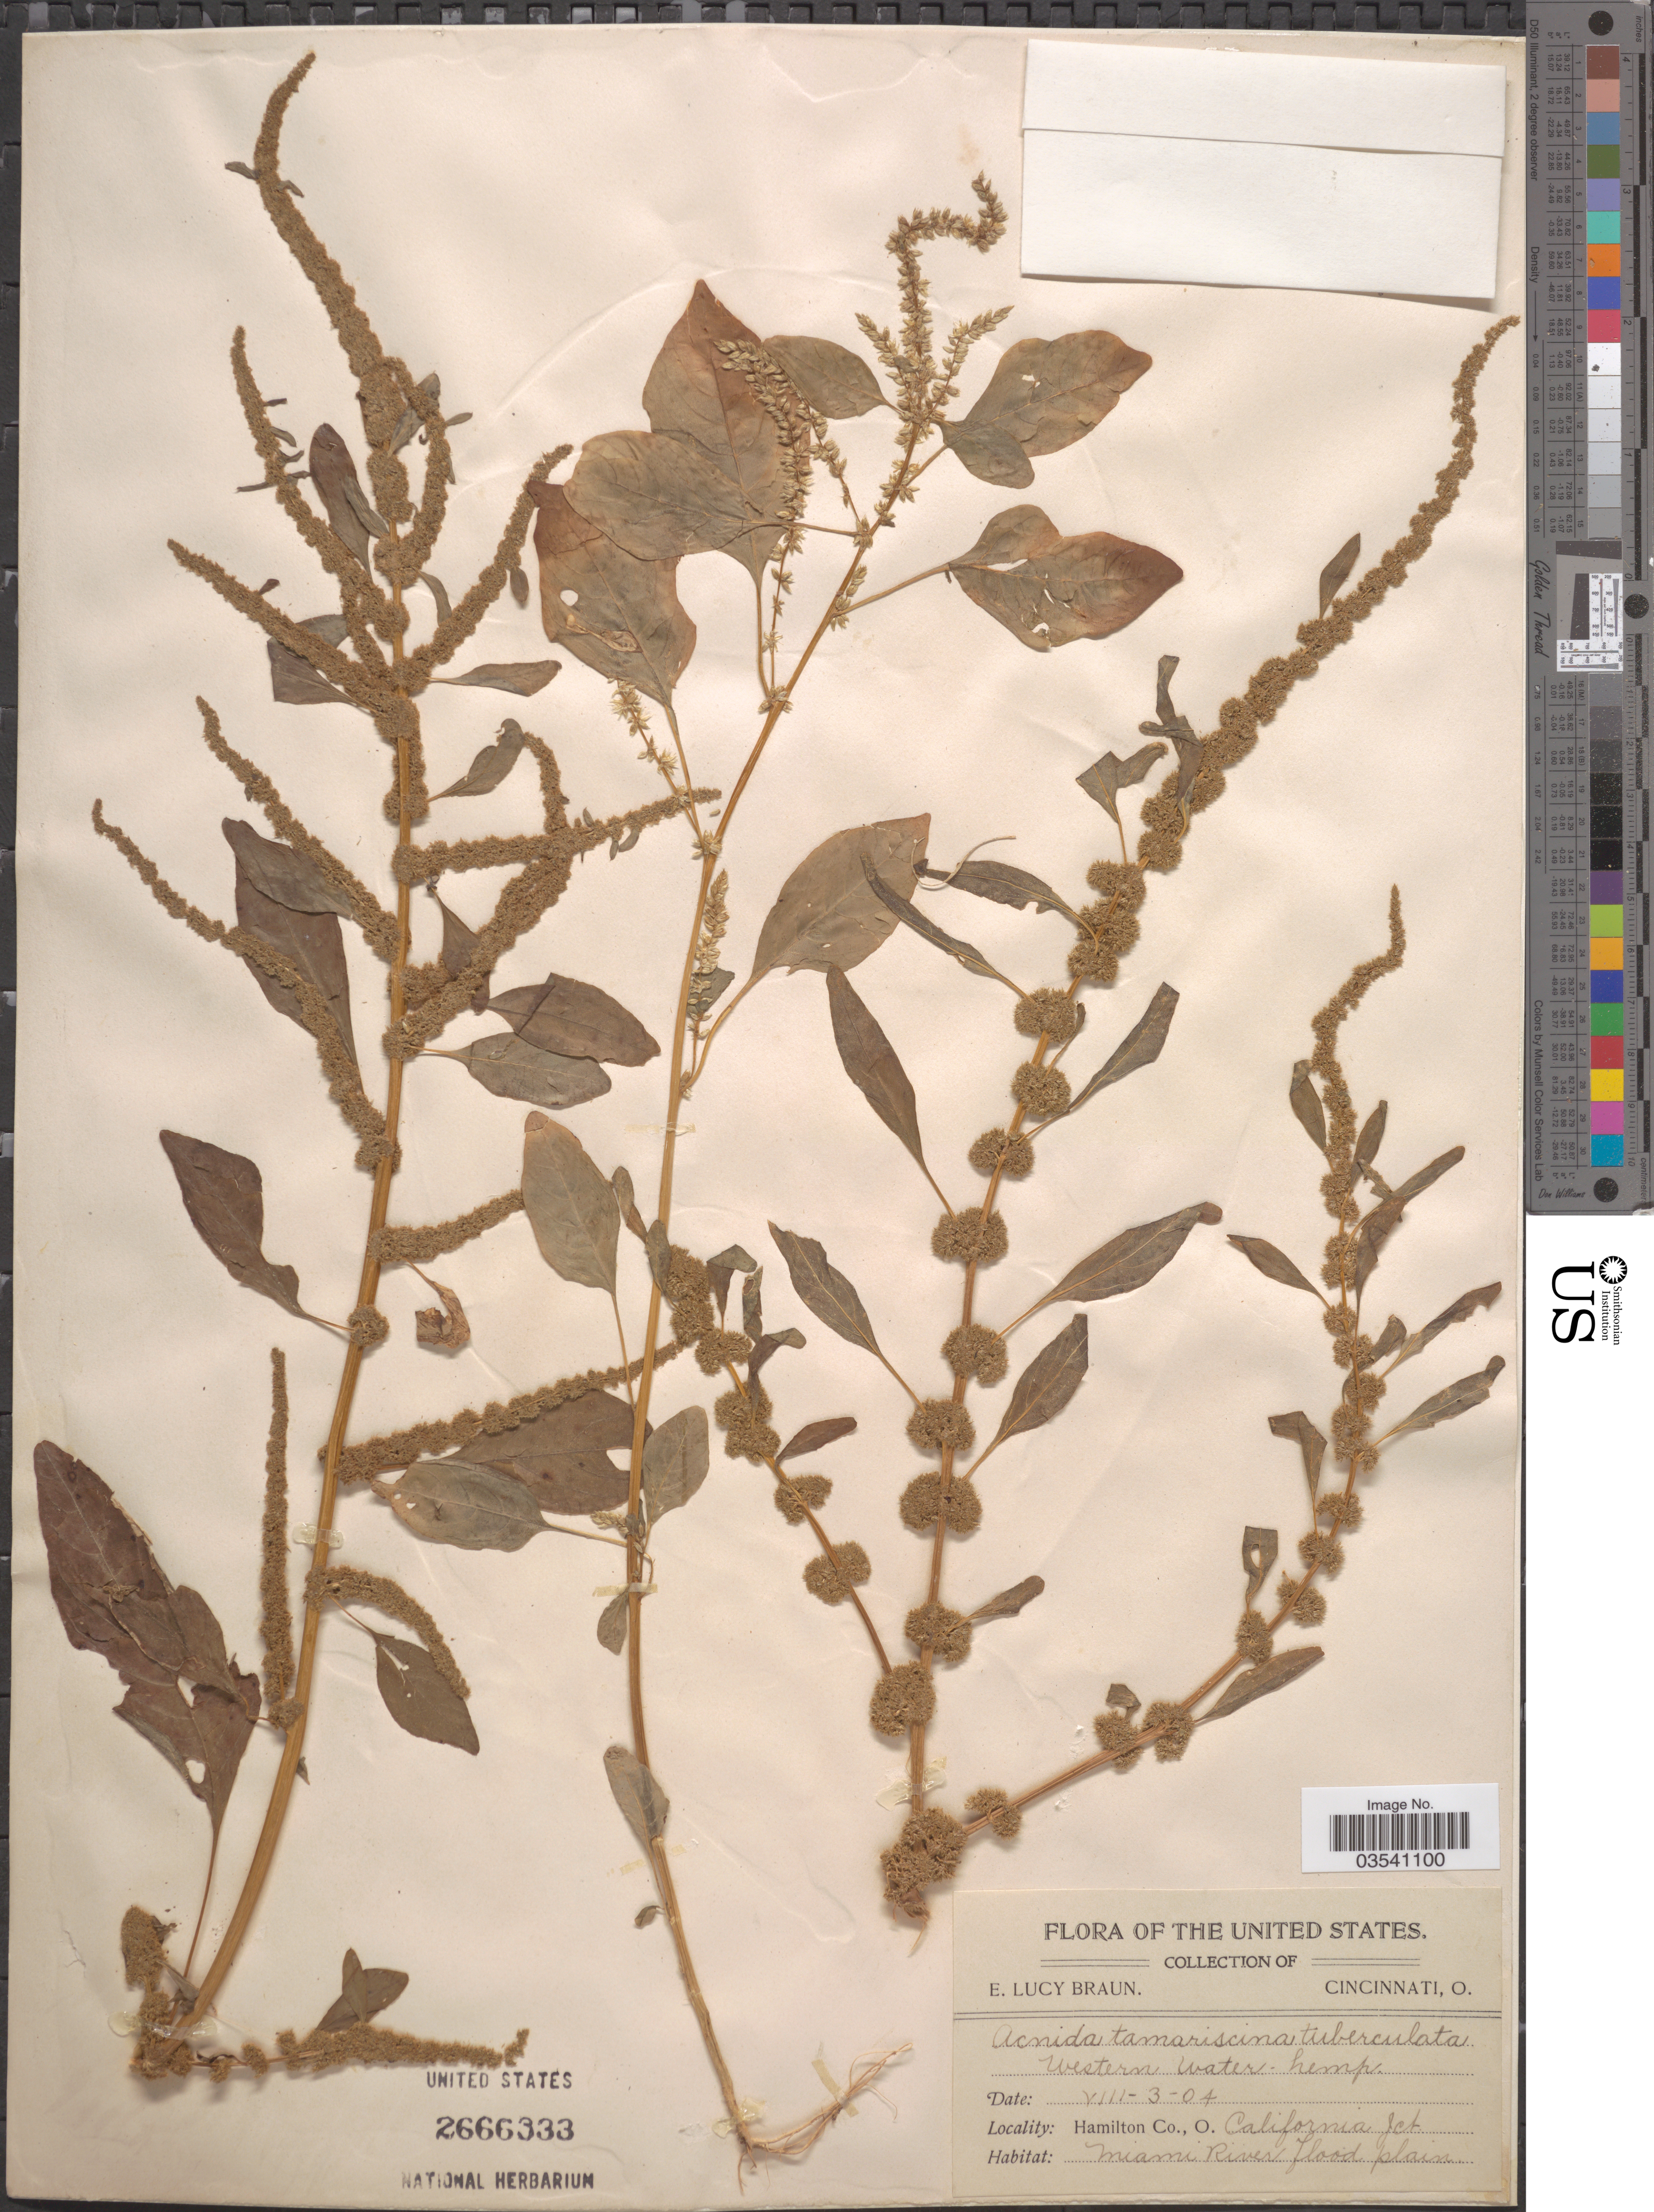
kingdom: Plantae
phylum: Tracheophyta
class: Magnoliopsida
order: Caryophyllales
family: Amaranthaceae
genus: Amaranthus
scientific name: Amaranthus tamariscinus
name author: Nutt.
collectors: E. L. Braun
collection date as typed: Transcribed d/m/y: 3/8/4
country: United States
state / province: Ohio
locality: Hamilton Co. California Jct. Miami River flood plain.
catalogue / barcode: US 2666333